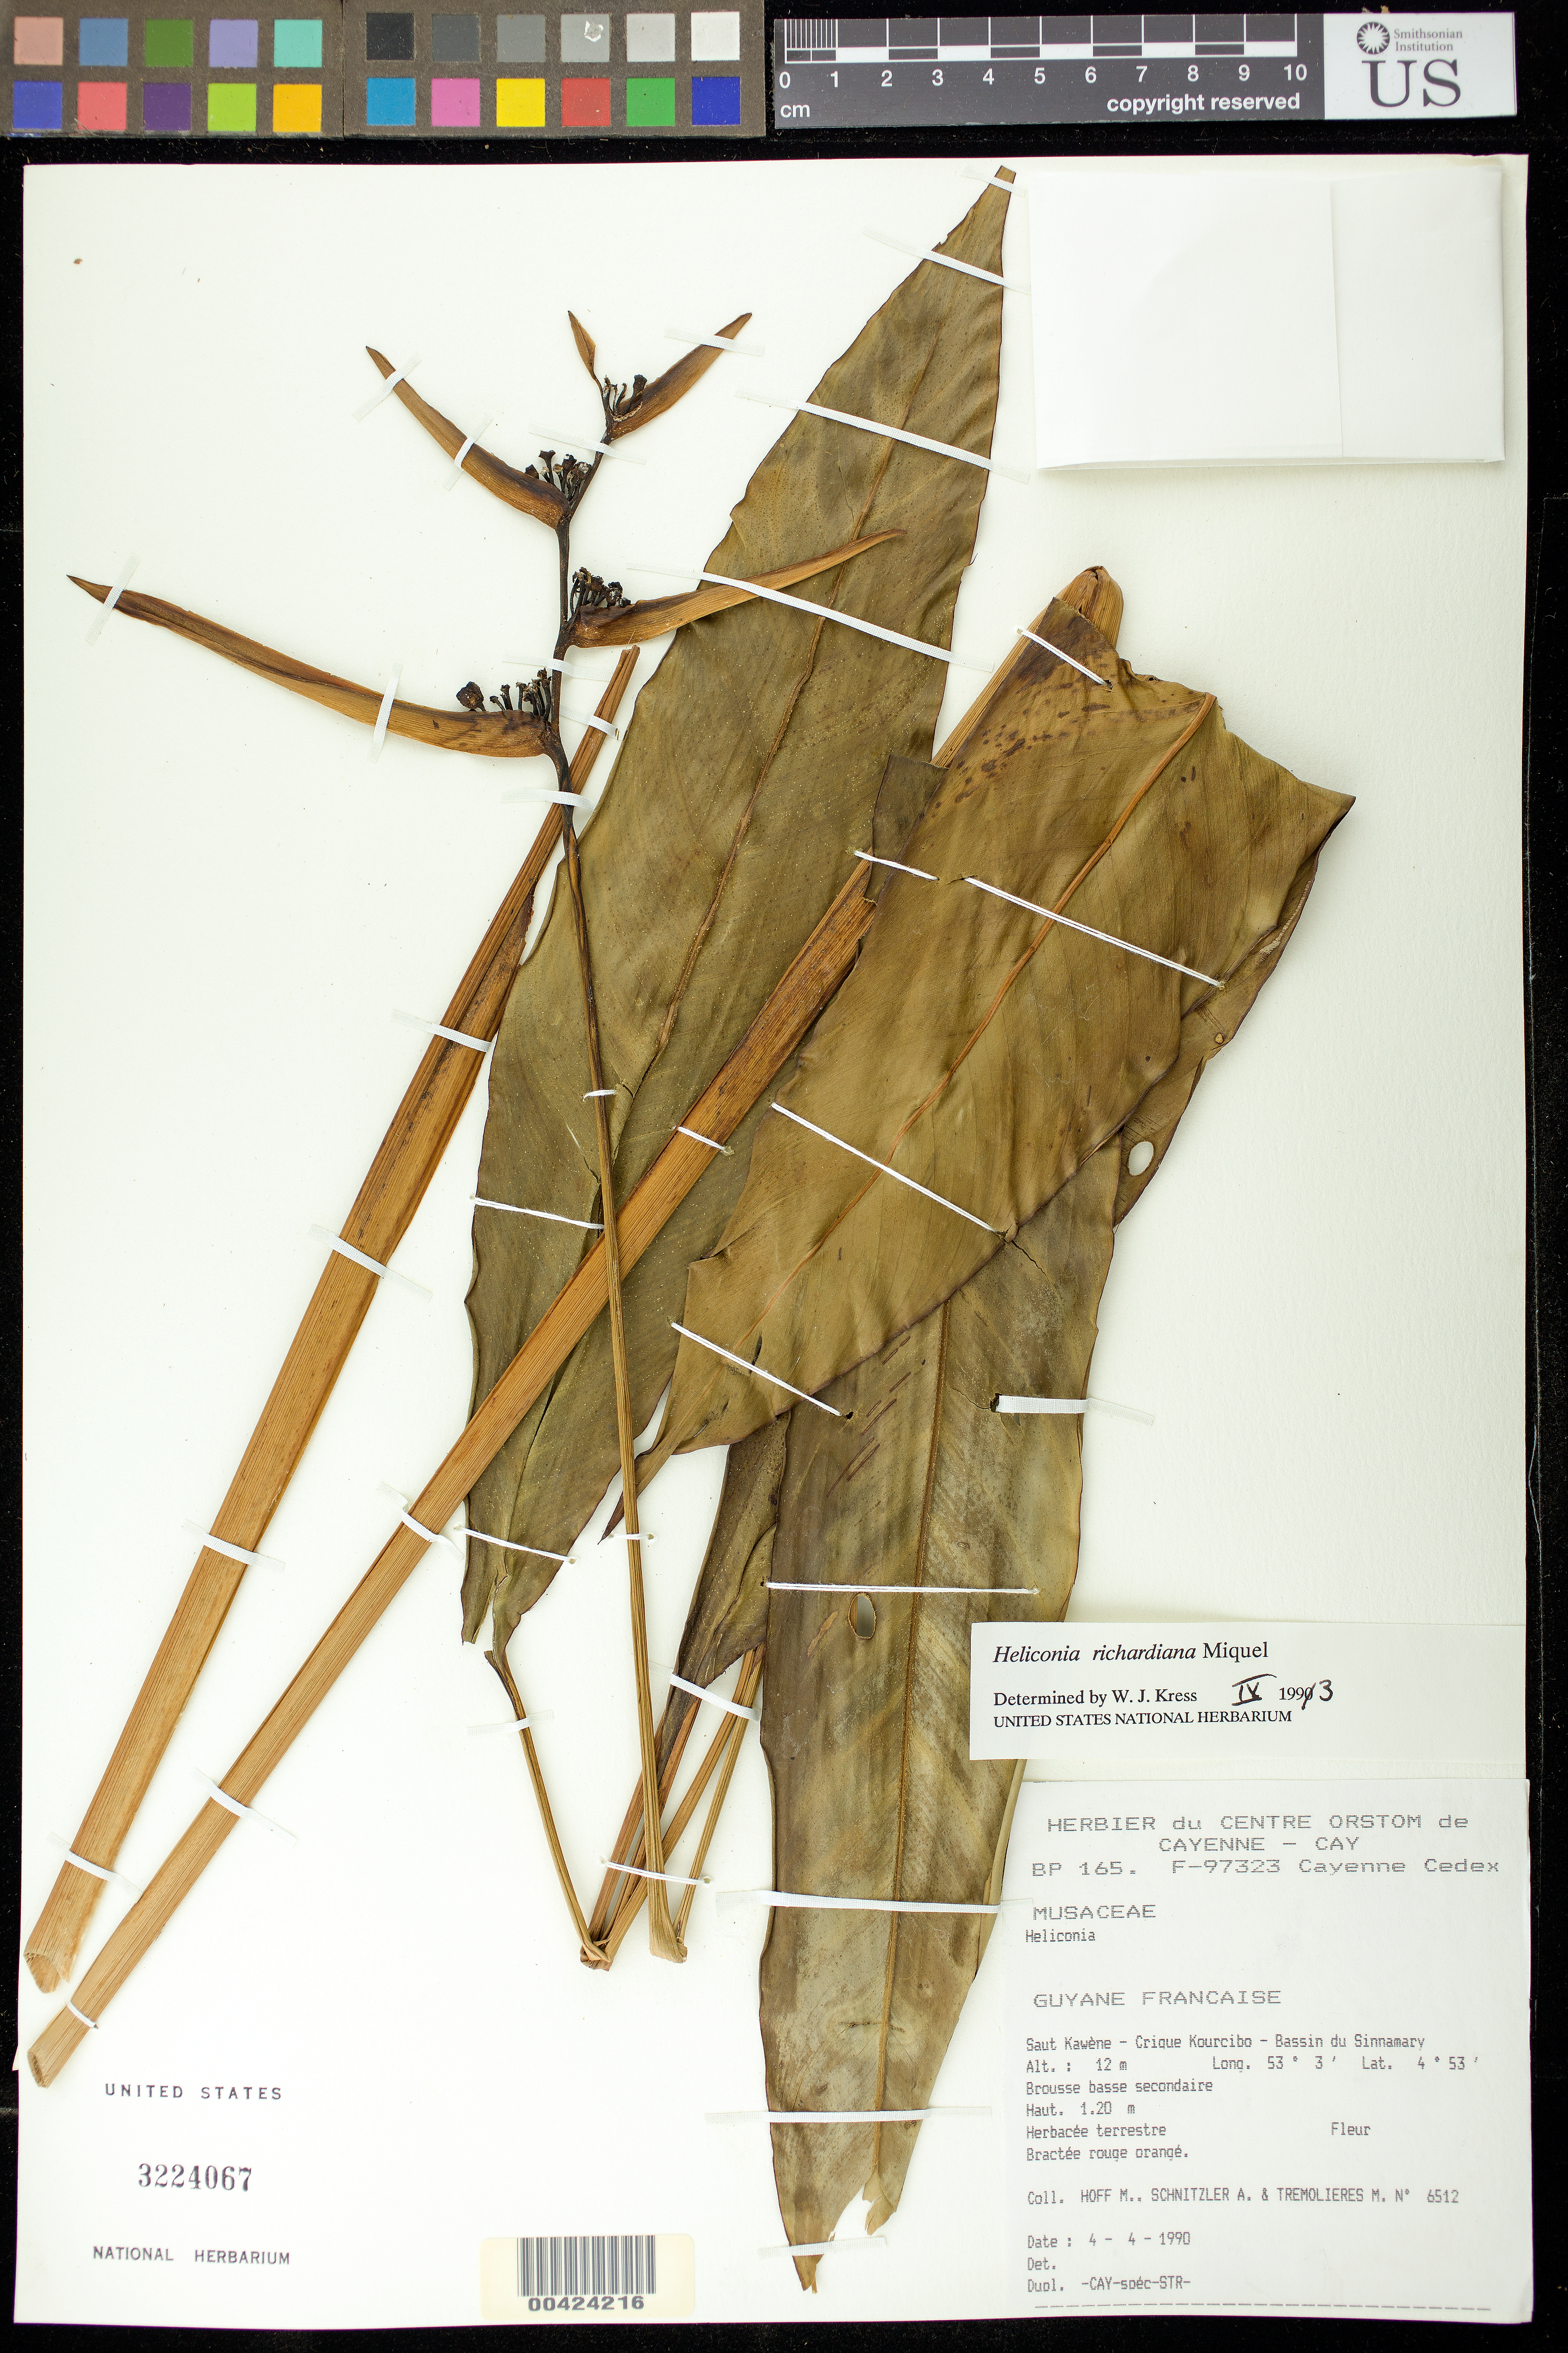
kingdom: Plantae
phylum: Tracheophyta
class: Liliopsida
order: Zingiberales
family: Heliconiaceae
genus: Heliconia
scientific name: Heliconia richardiana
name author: Miq.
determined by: Kress, W. J., (US), Smithsonian Institution - National Museum of Natural History (UNITED STATES)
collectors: M. Hoff, A. Schnitzler & M. Tremolieres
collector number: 6512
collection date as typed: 04 Apr 1990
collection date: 1990-04-04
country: French Guiana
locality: Saut kawene - crique kourcibo - bassin du sinnamary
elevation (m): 12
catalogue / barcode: US 3224067